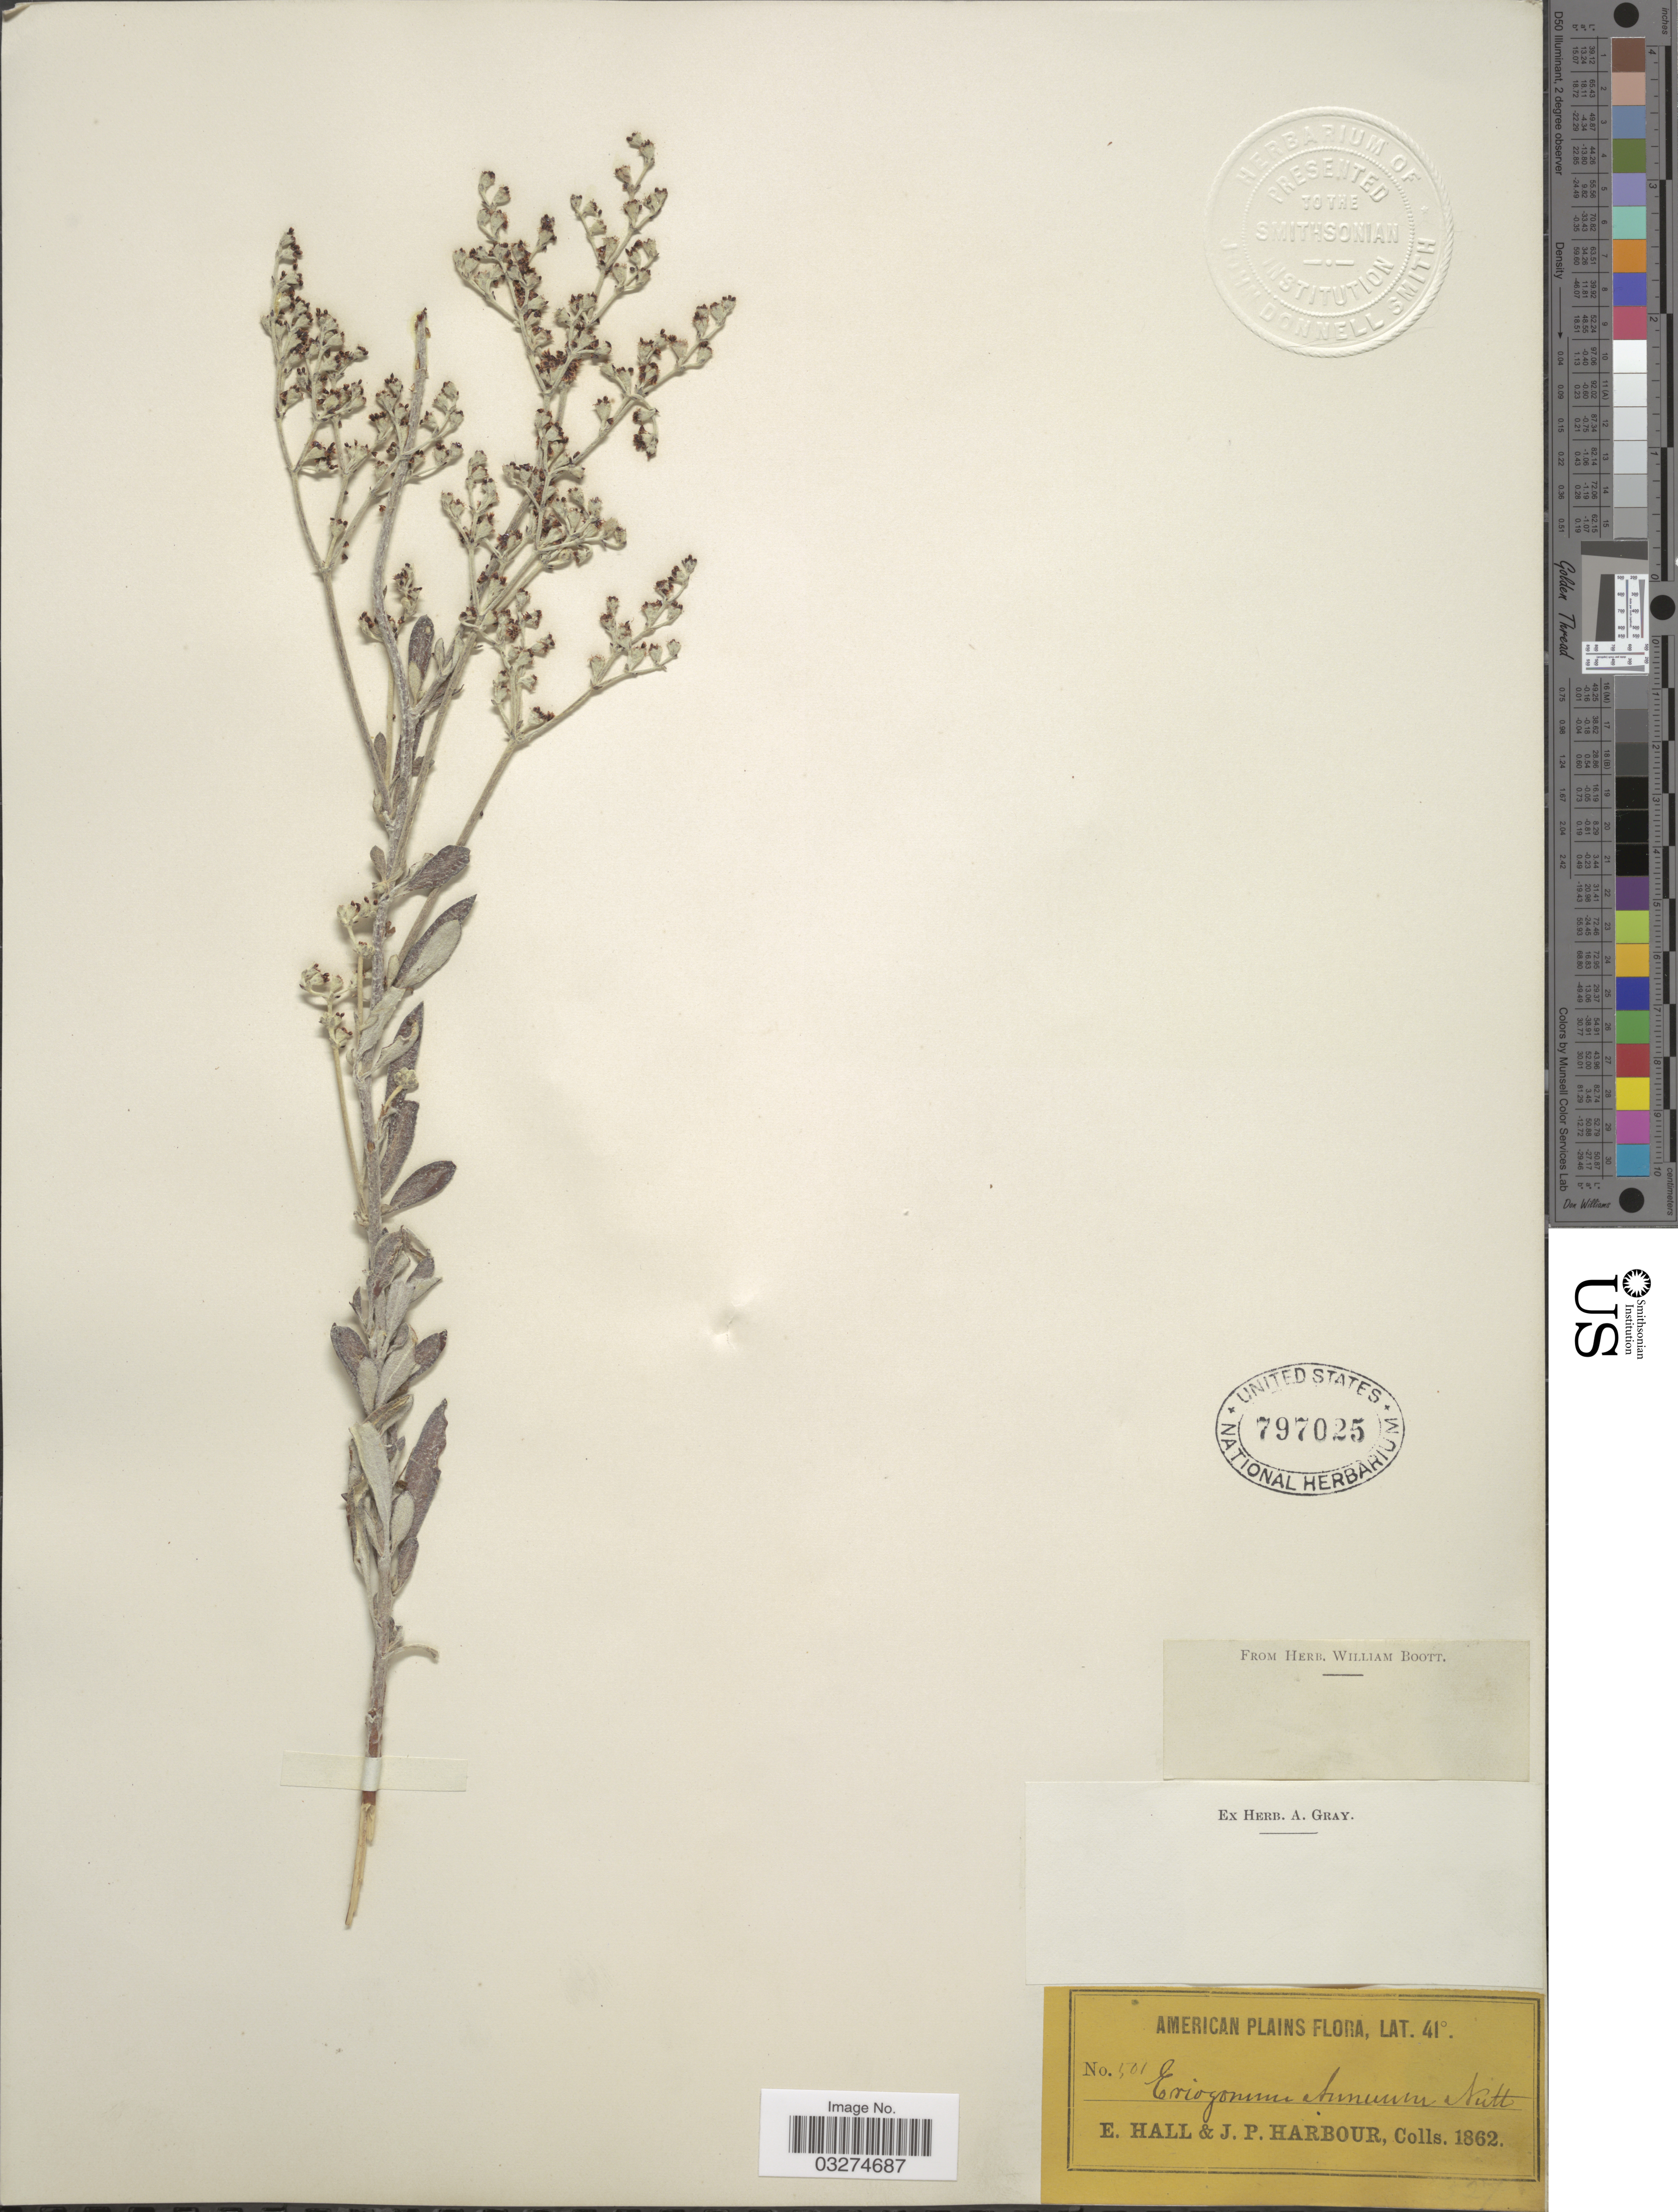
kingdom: Plantae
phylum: Tracheophyta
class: Magnoliopsida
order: Caryophyllales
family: Polygonaceae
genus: Eriogonum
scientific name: Eriogonum annuum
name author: Nutt.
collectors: E. Hall & J. Harbour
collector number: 501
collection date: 1862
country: United States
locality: American Plains.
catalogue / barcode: US 797025